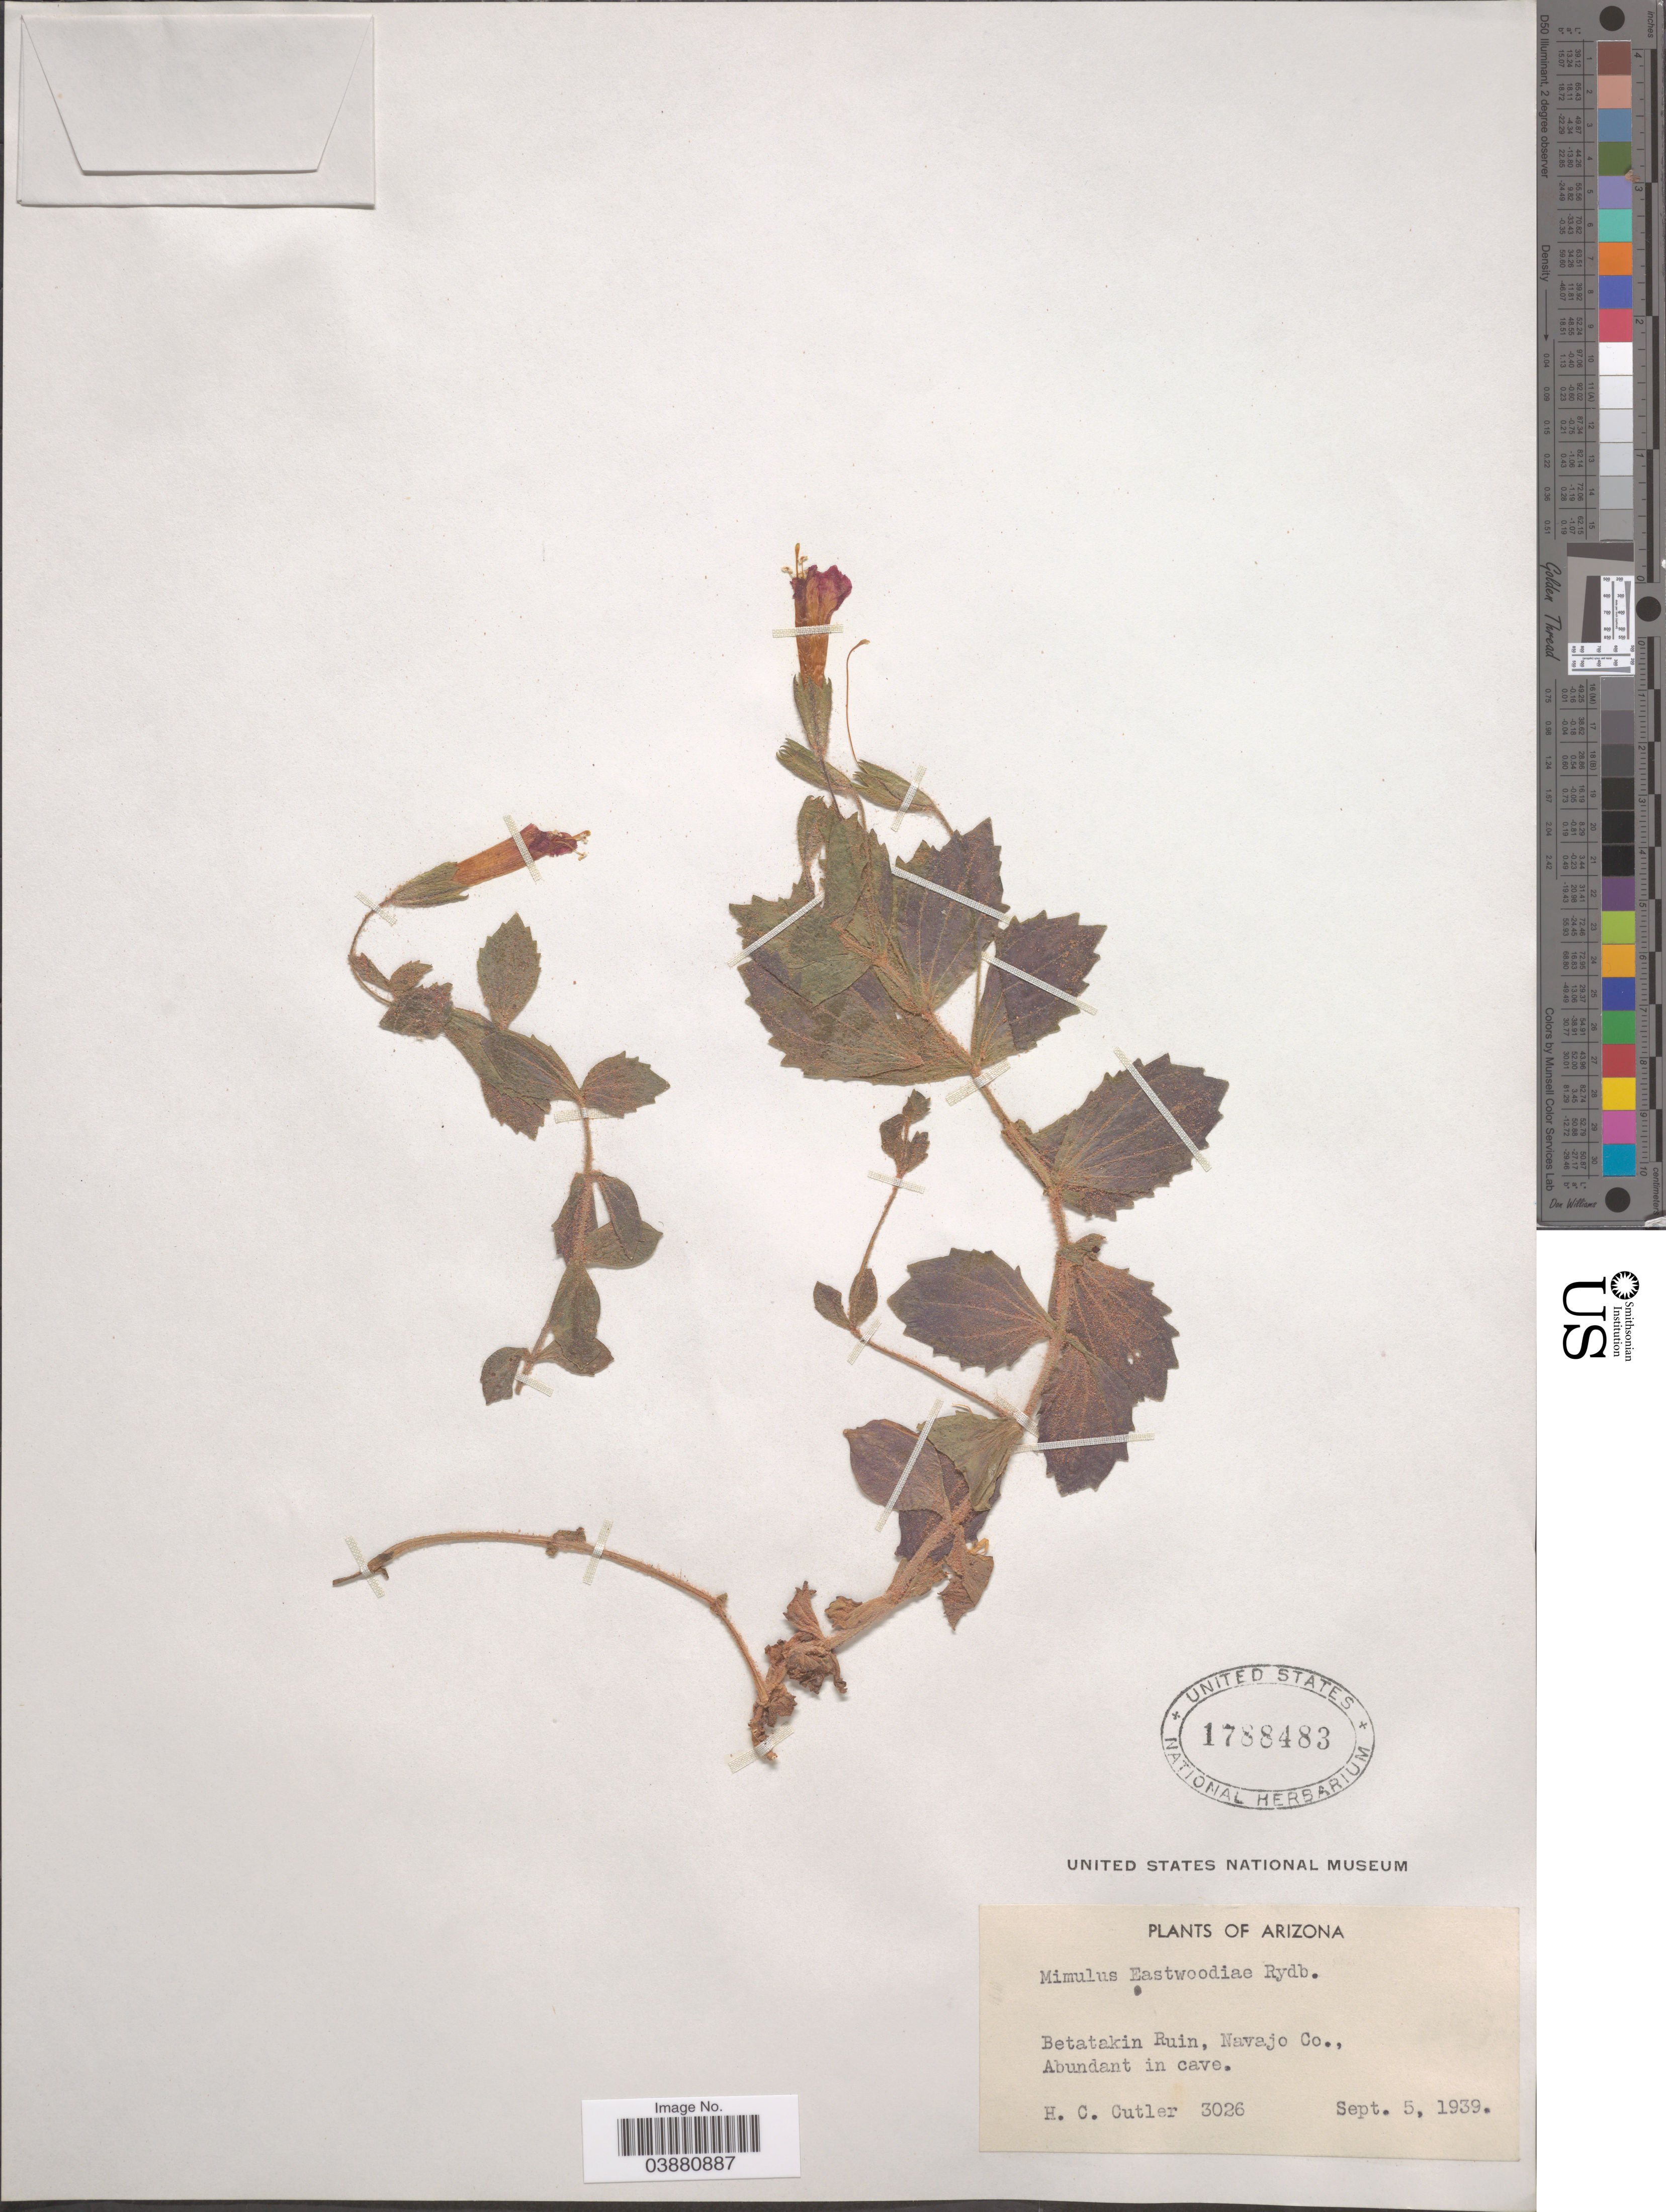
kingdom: Plantae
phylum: Tracheophyta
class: Magnoliopsida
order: Lamiales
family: Phrymaceae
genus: Mimulus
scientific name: Mimulus eastwoodiae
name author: Rydb.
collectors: H. C. Cutler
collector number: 3026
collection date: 1939-09-05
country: United States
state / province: Arizona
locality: Betatakin Ruin, Navajo Co., Abundant in cave.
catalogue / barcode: US 1788483